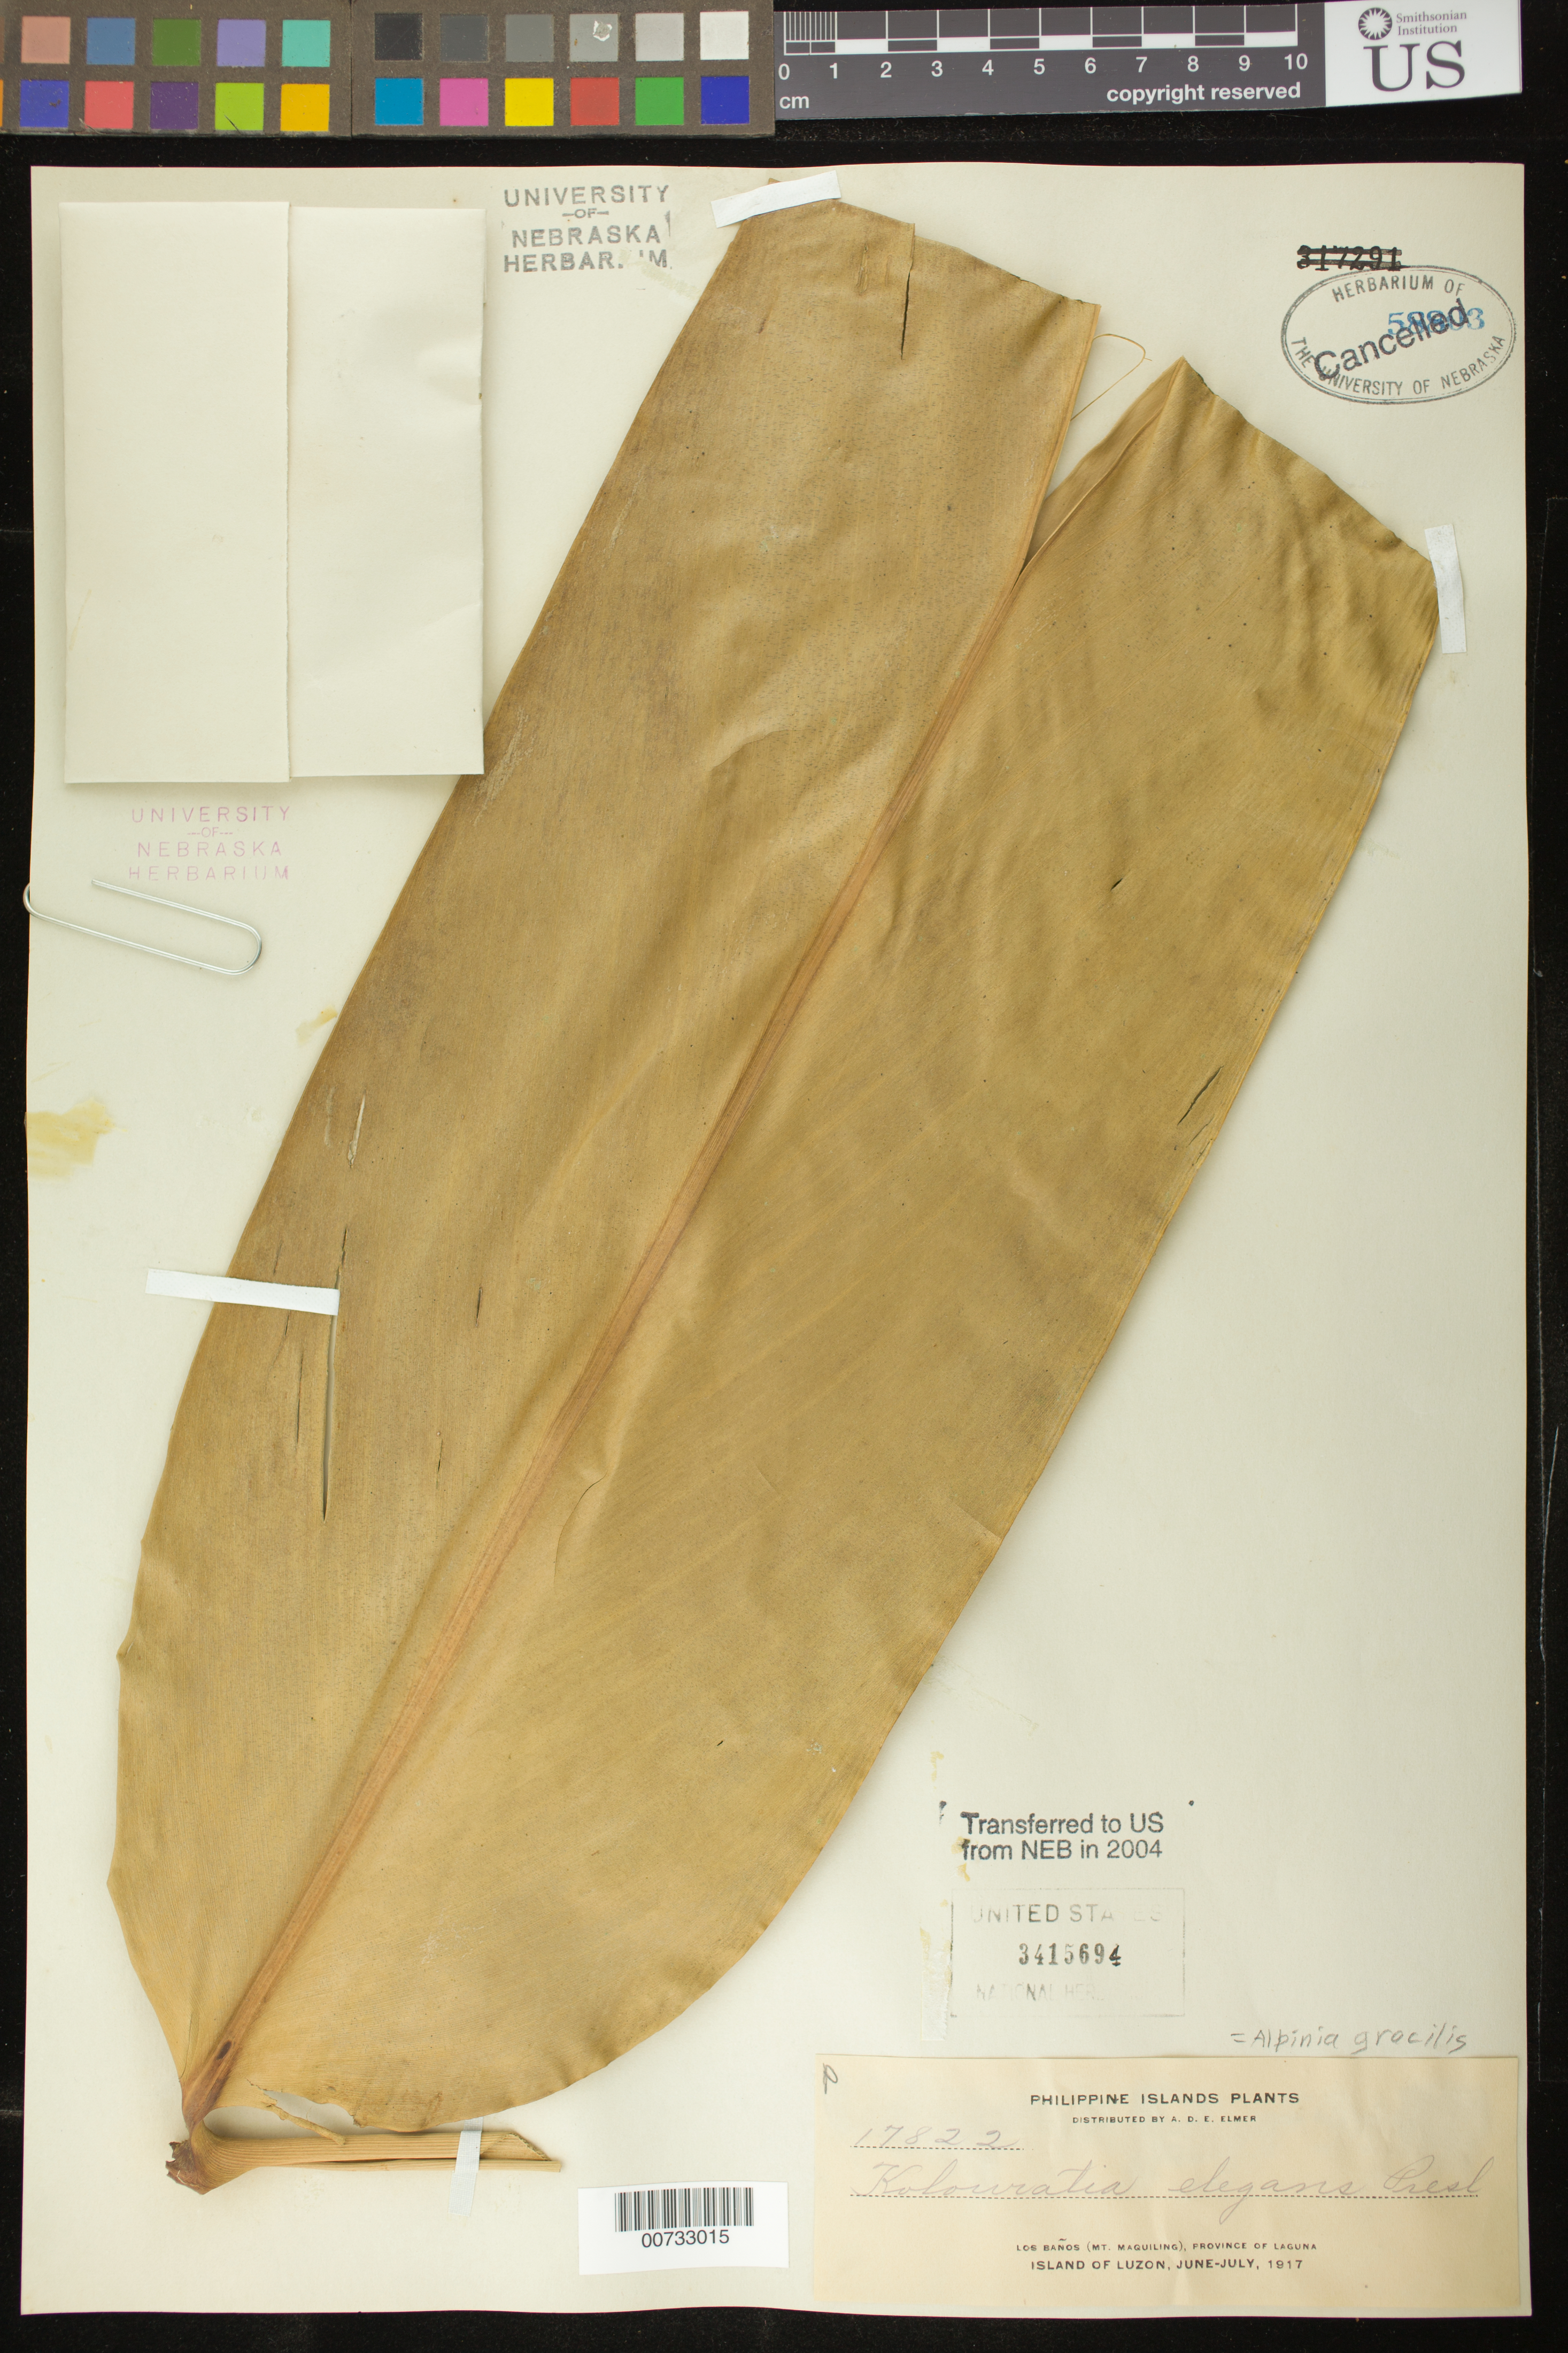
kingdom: Plantae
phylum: Tracheophyta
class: Liliopsida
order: Zingiberales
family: Zingiberaceae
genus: Alpinia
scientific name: Alpinia gracilis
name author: (Blanco) Rolfe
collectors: A. D. E. Elmer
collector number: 17822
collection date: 1917-06/1917-07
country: Philippines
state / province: Calabarzon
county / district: Laguna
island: Luzon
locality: Los Banos (Mt. Maguiling)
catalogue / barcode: US 3415694